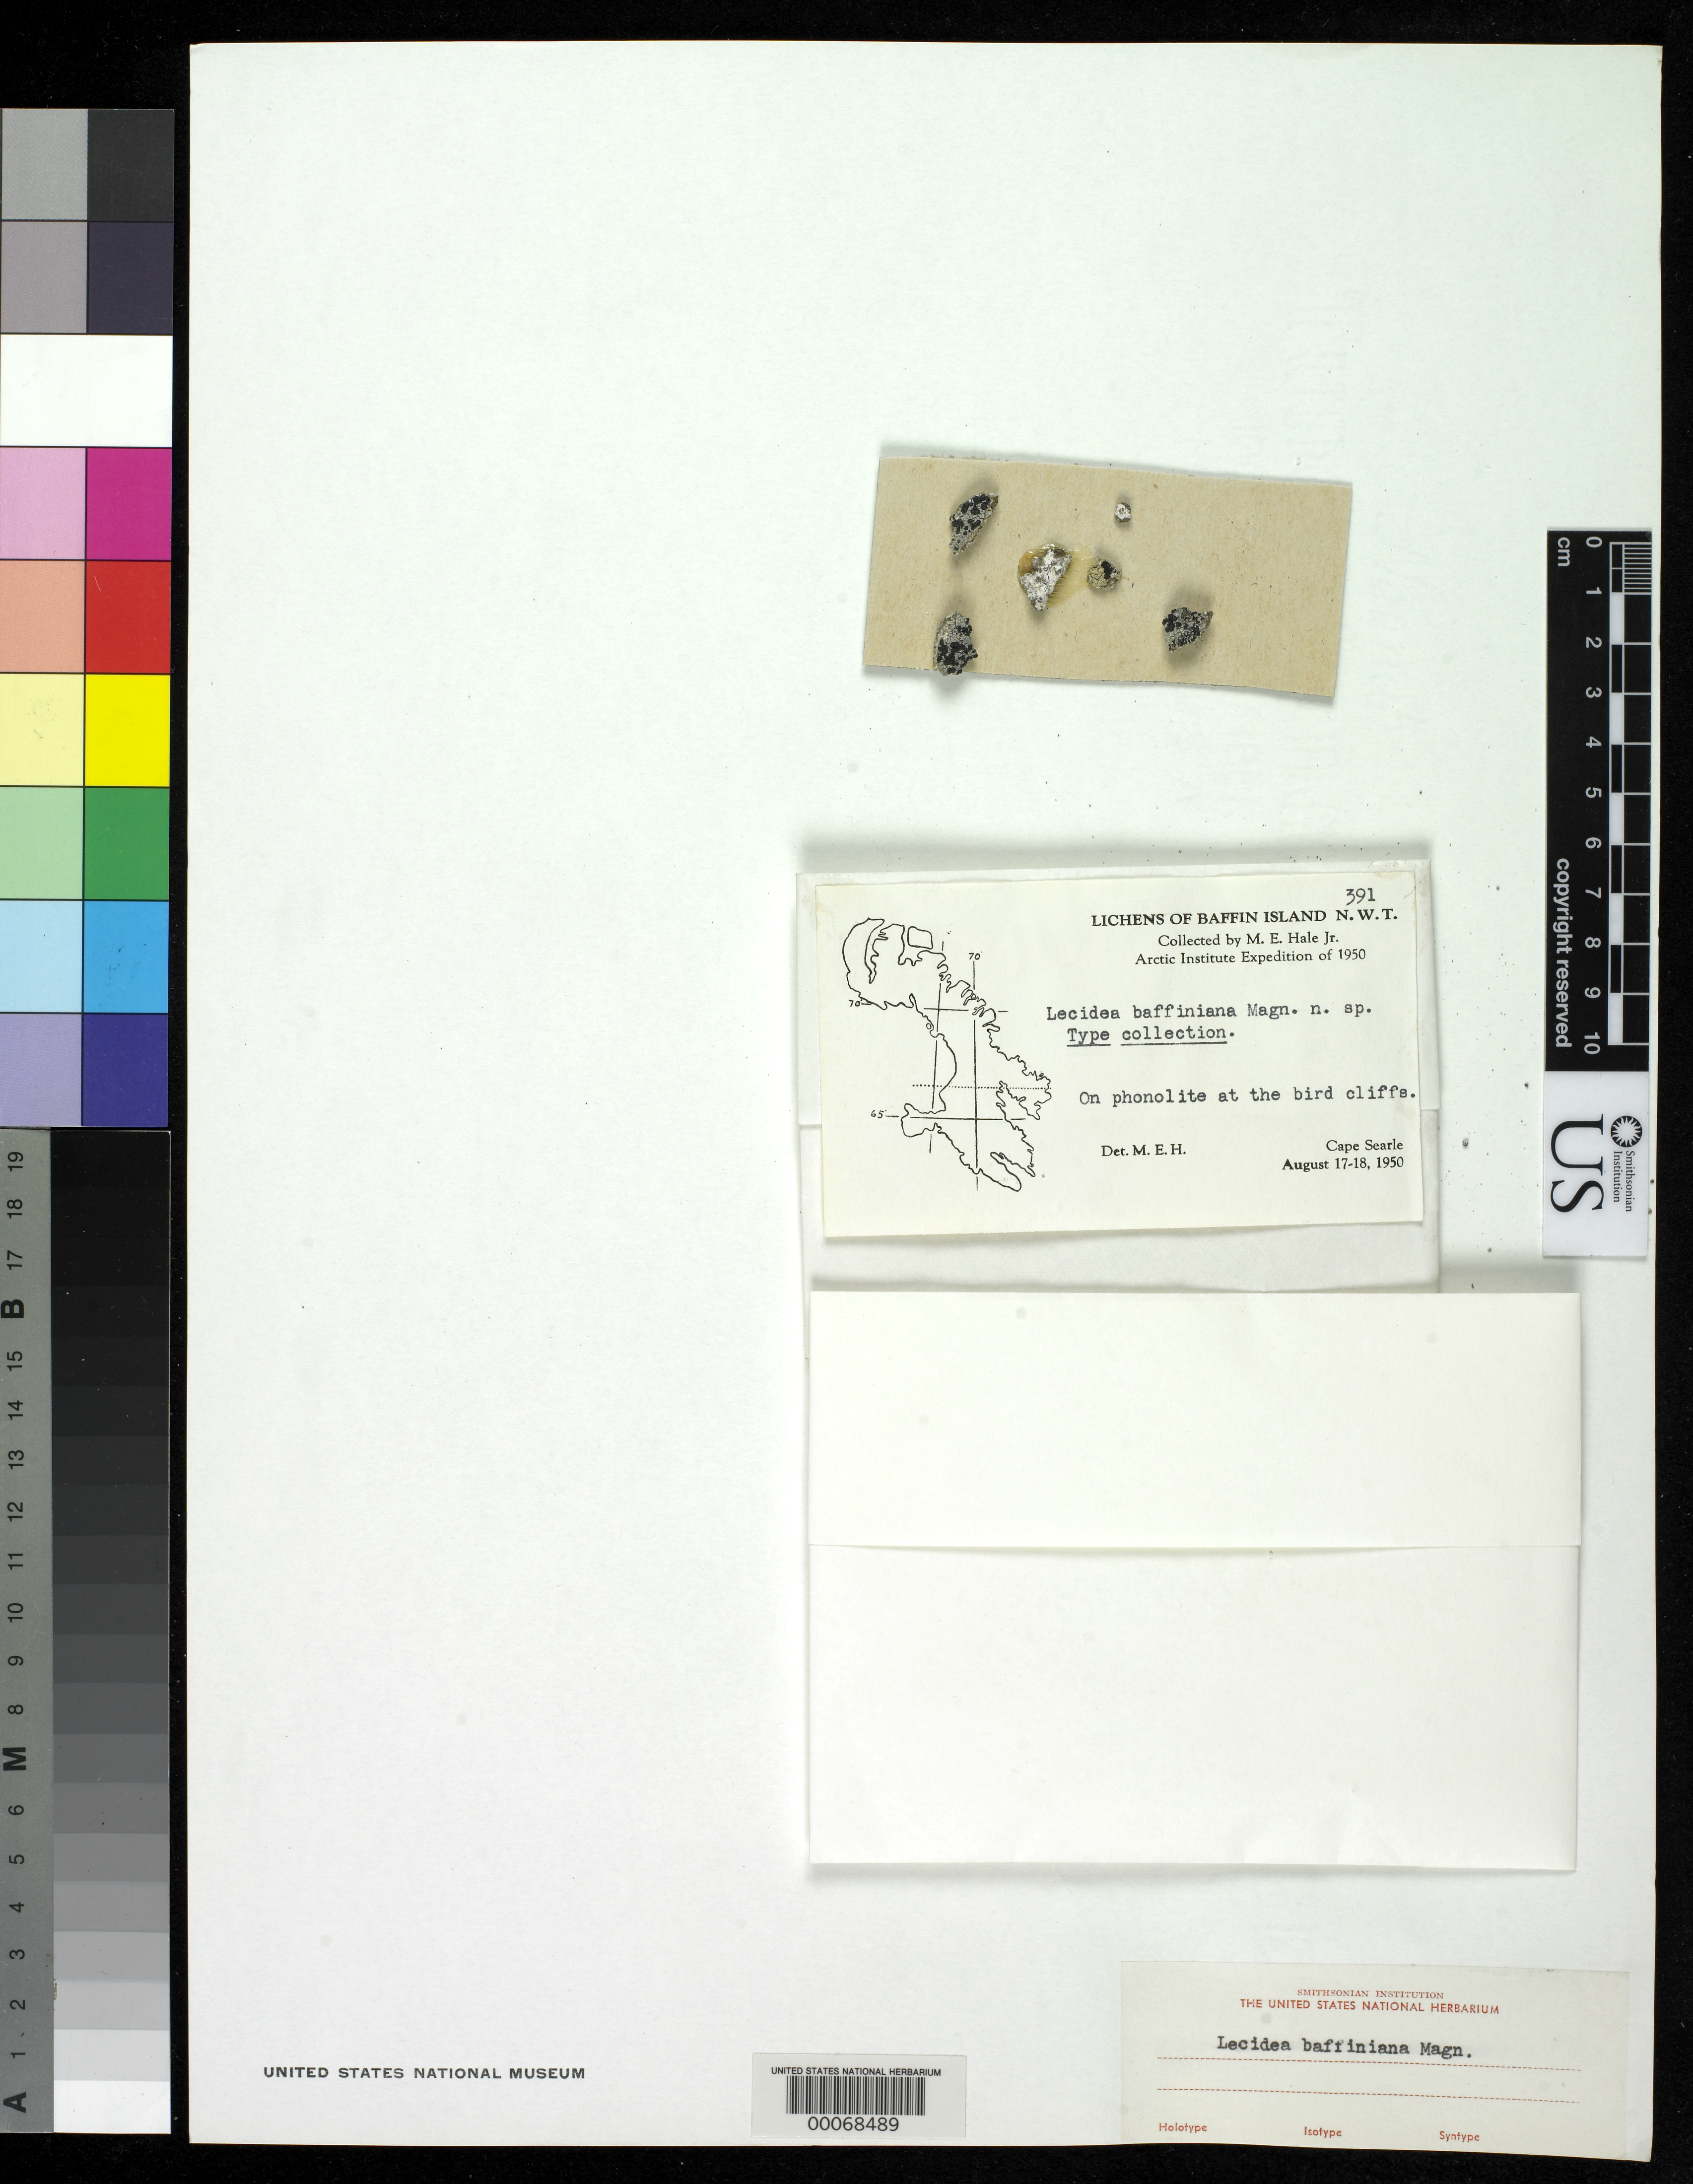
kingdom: Fungi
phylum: Ascomycota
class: Lecanoromycetes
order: Lecideales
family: Lecideaceae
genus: Lecidea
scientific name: Lecidea baffiniana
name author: H. Magn.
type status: Isotype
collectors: M. Hale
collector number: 391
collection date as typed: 17 Aug 1950 to 18 Aug 1950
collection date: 1950-08-17/1950-08-18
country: Canada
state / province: Northwest Territories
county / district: Franklin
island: Baffin Island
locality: Cape Searle.